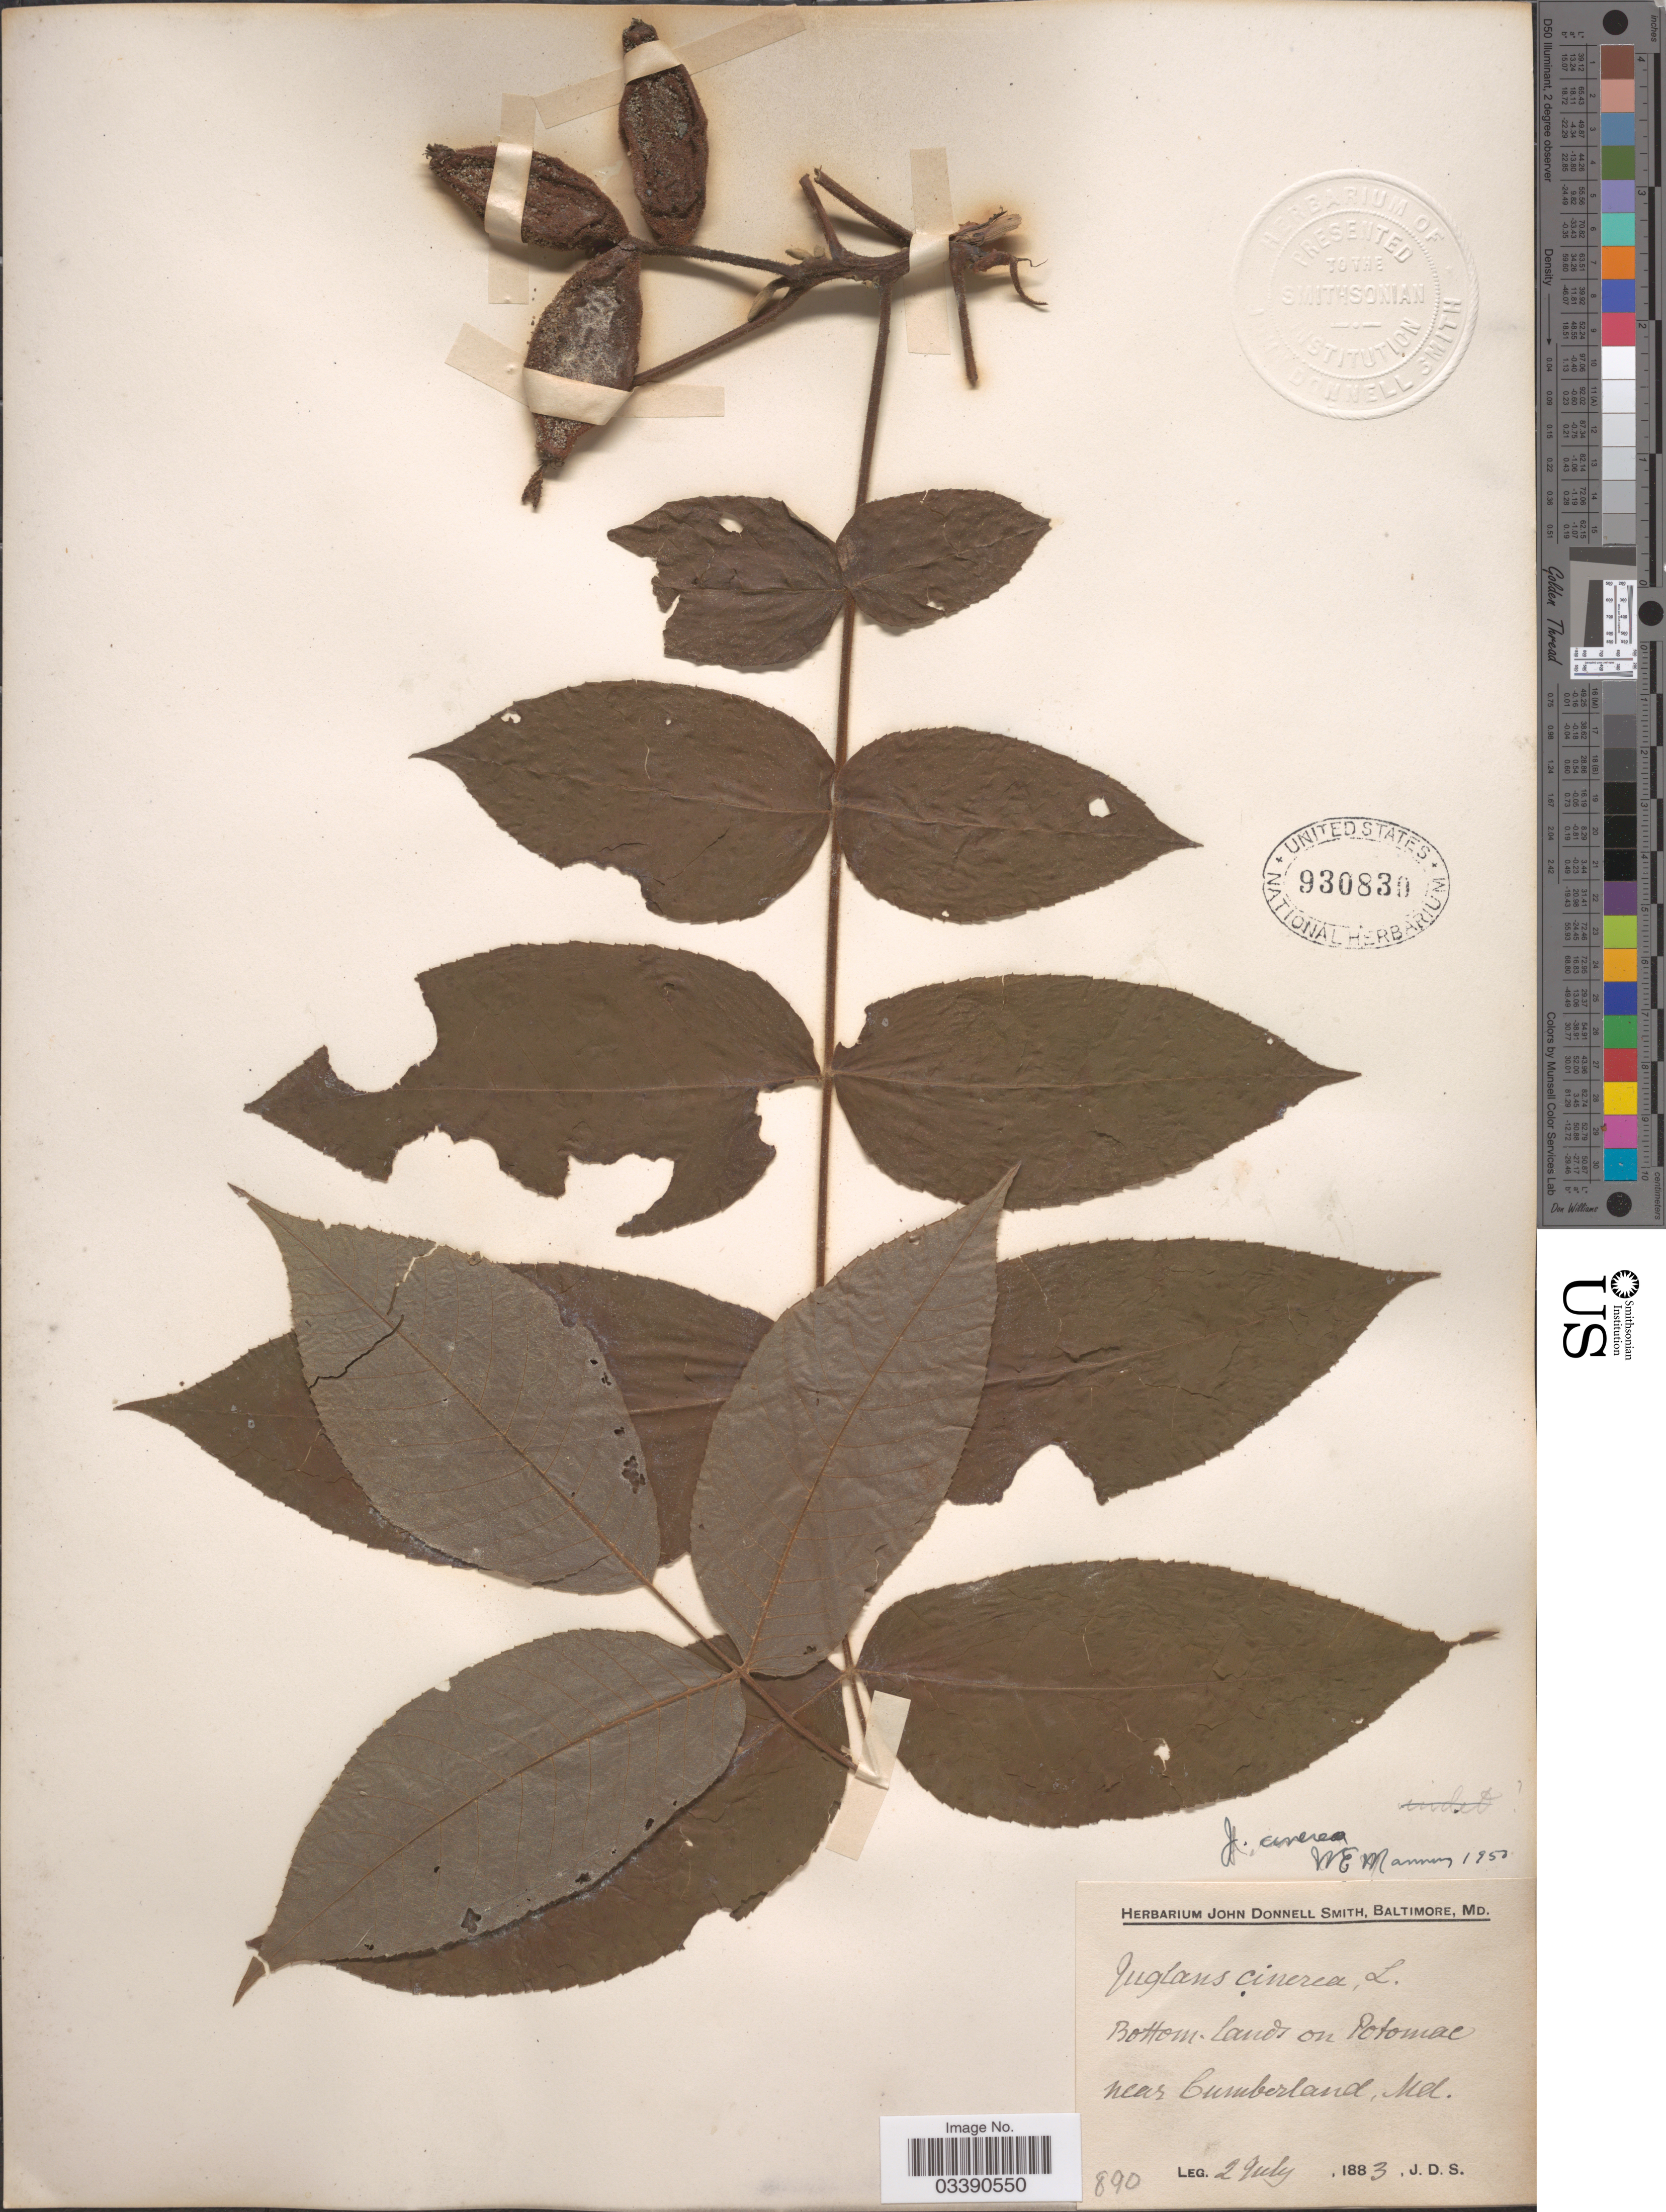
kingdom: Plantae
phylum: Tracheophyta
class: Magnoliopsida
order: Fagales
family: Juglandaceae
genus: Juglans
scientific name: Juglans cinerea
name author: L.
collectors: J. Donnell Smith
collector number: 890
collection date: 1883-07-02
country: United States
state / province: Maryland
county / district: Allegany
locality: Bottom-land on Potomac near Cumberland.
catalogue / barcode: US 930830